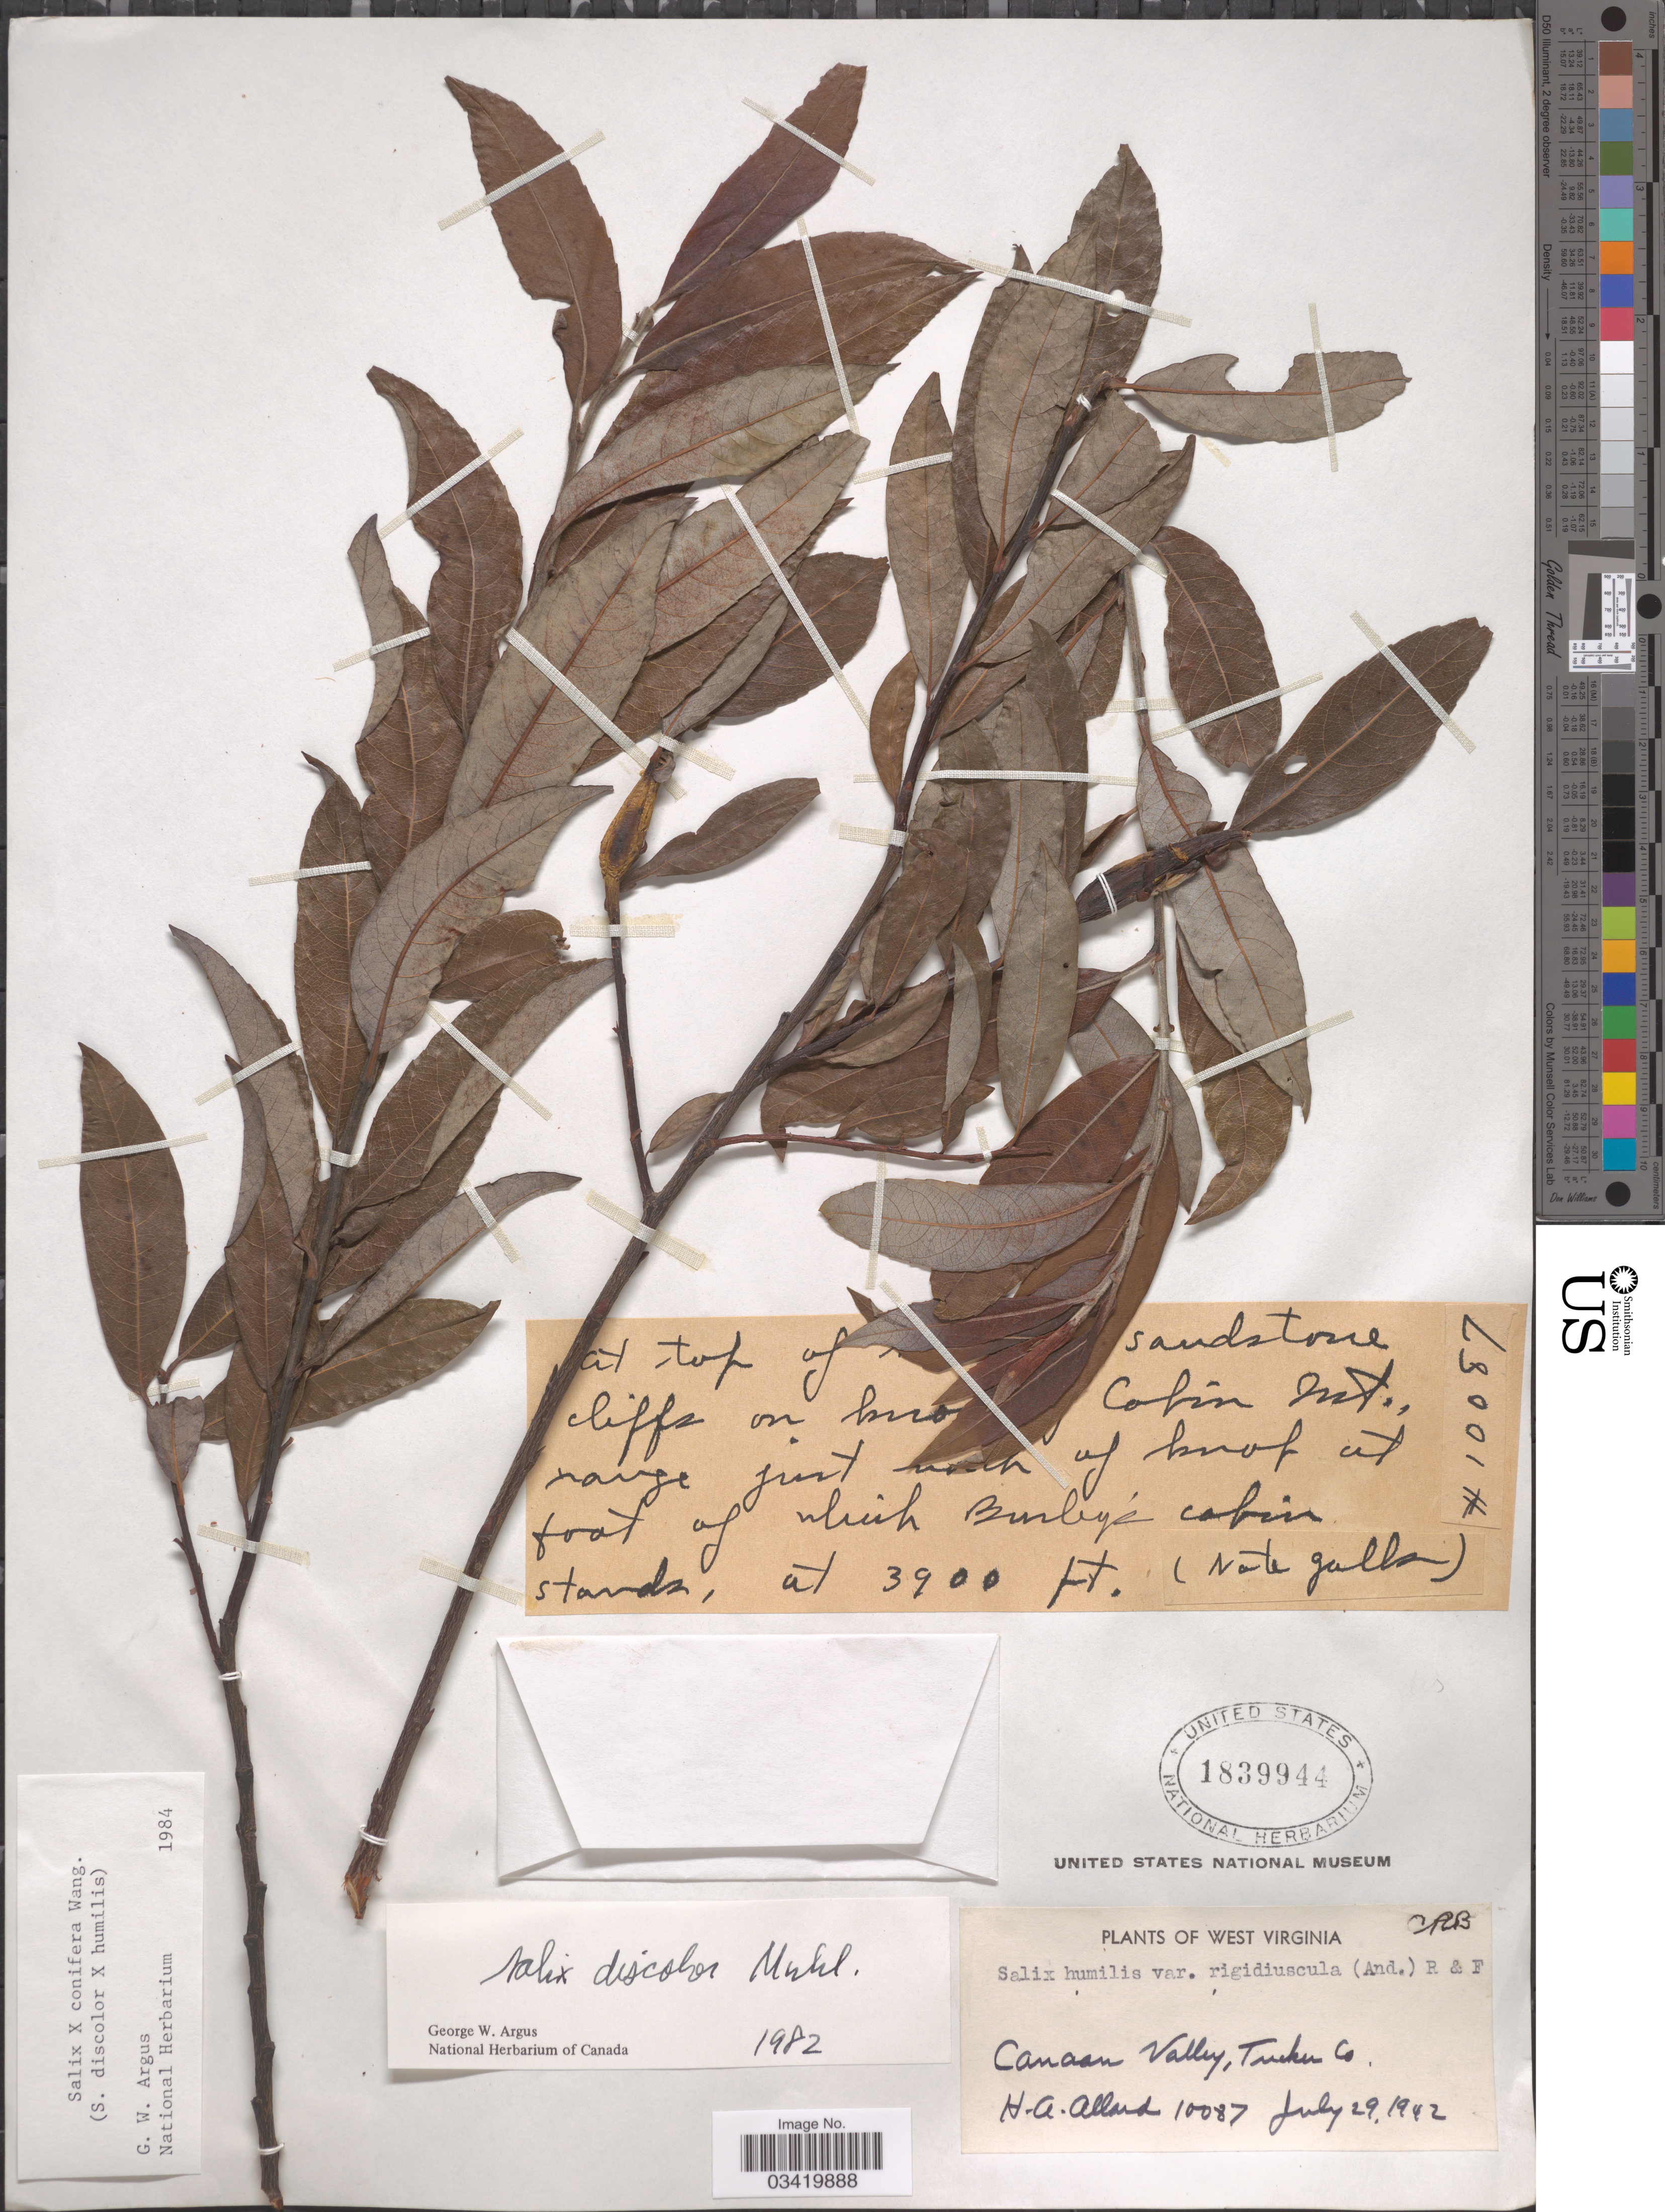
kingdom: Plantae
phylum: Tracheophyta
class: Magnoliopsida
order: Malpighiales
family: Salicaceae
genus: Salix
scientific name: Salix x conifera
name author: Wangenh.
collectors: H. A. Allard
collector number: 10087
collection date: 1942-07-29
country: United States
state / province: West Virginia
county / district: Tucker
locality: Canaan Valley, Tucker Co. At top of [illegible text] sandstone cliffs on kn[illegible text] Cobin Mt., range just [illegible text] of knob at foot of which Burley's cabin stands.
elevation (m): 1189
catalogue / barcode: US 1839944